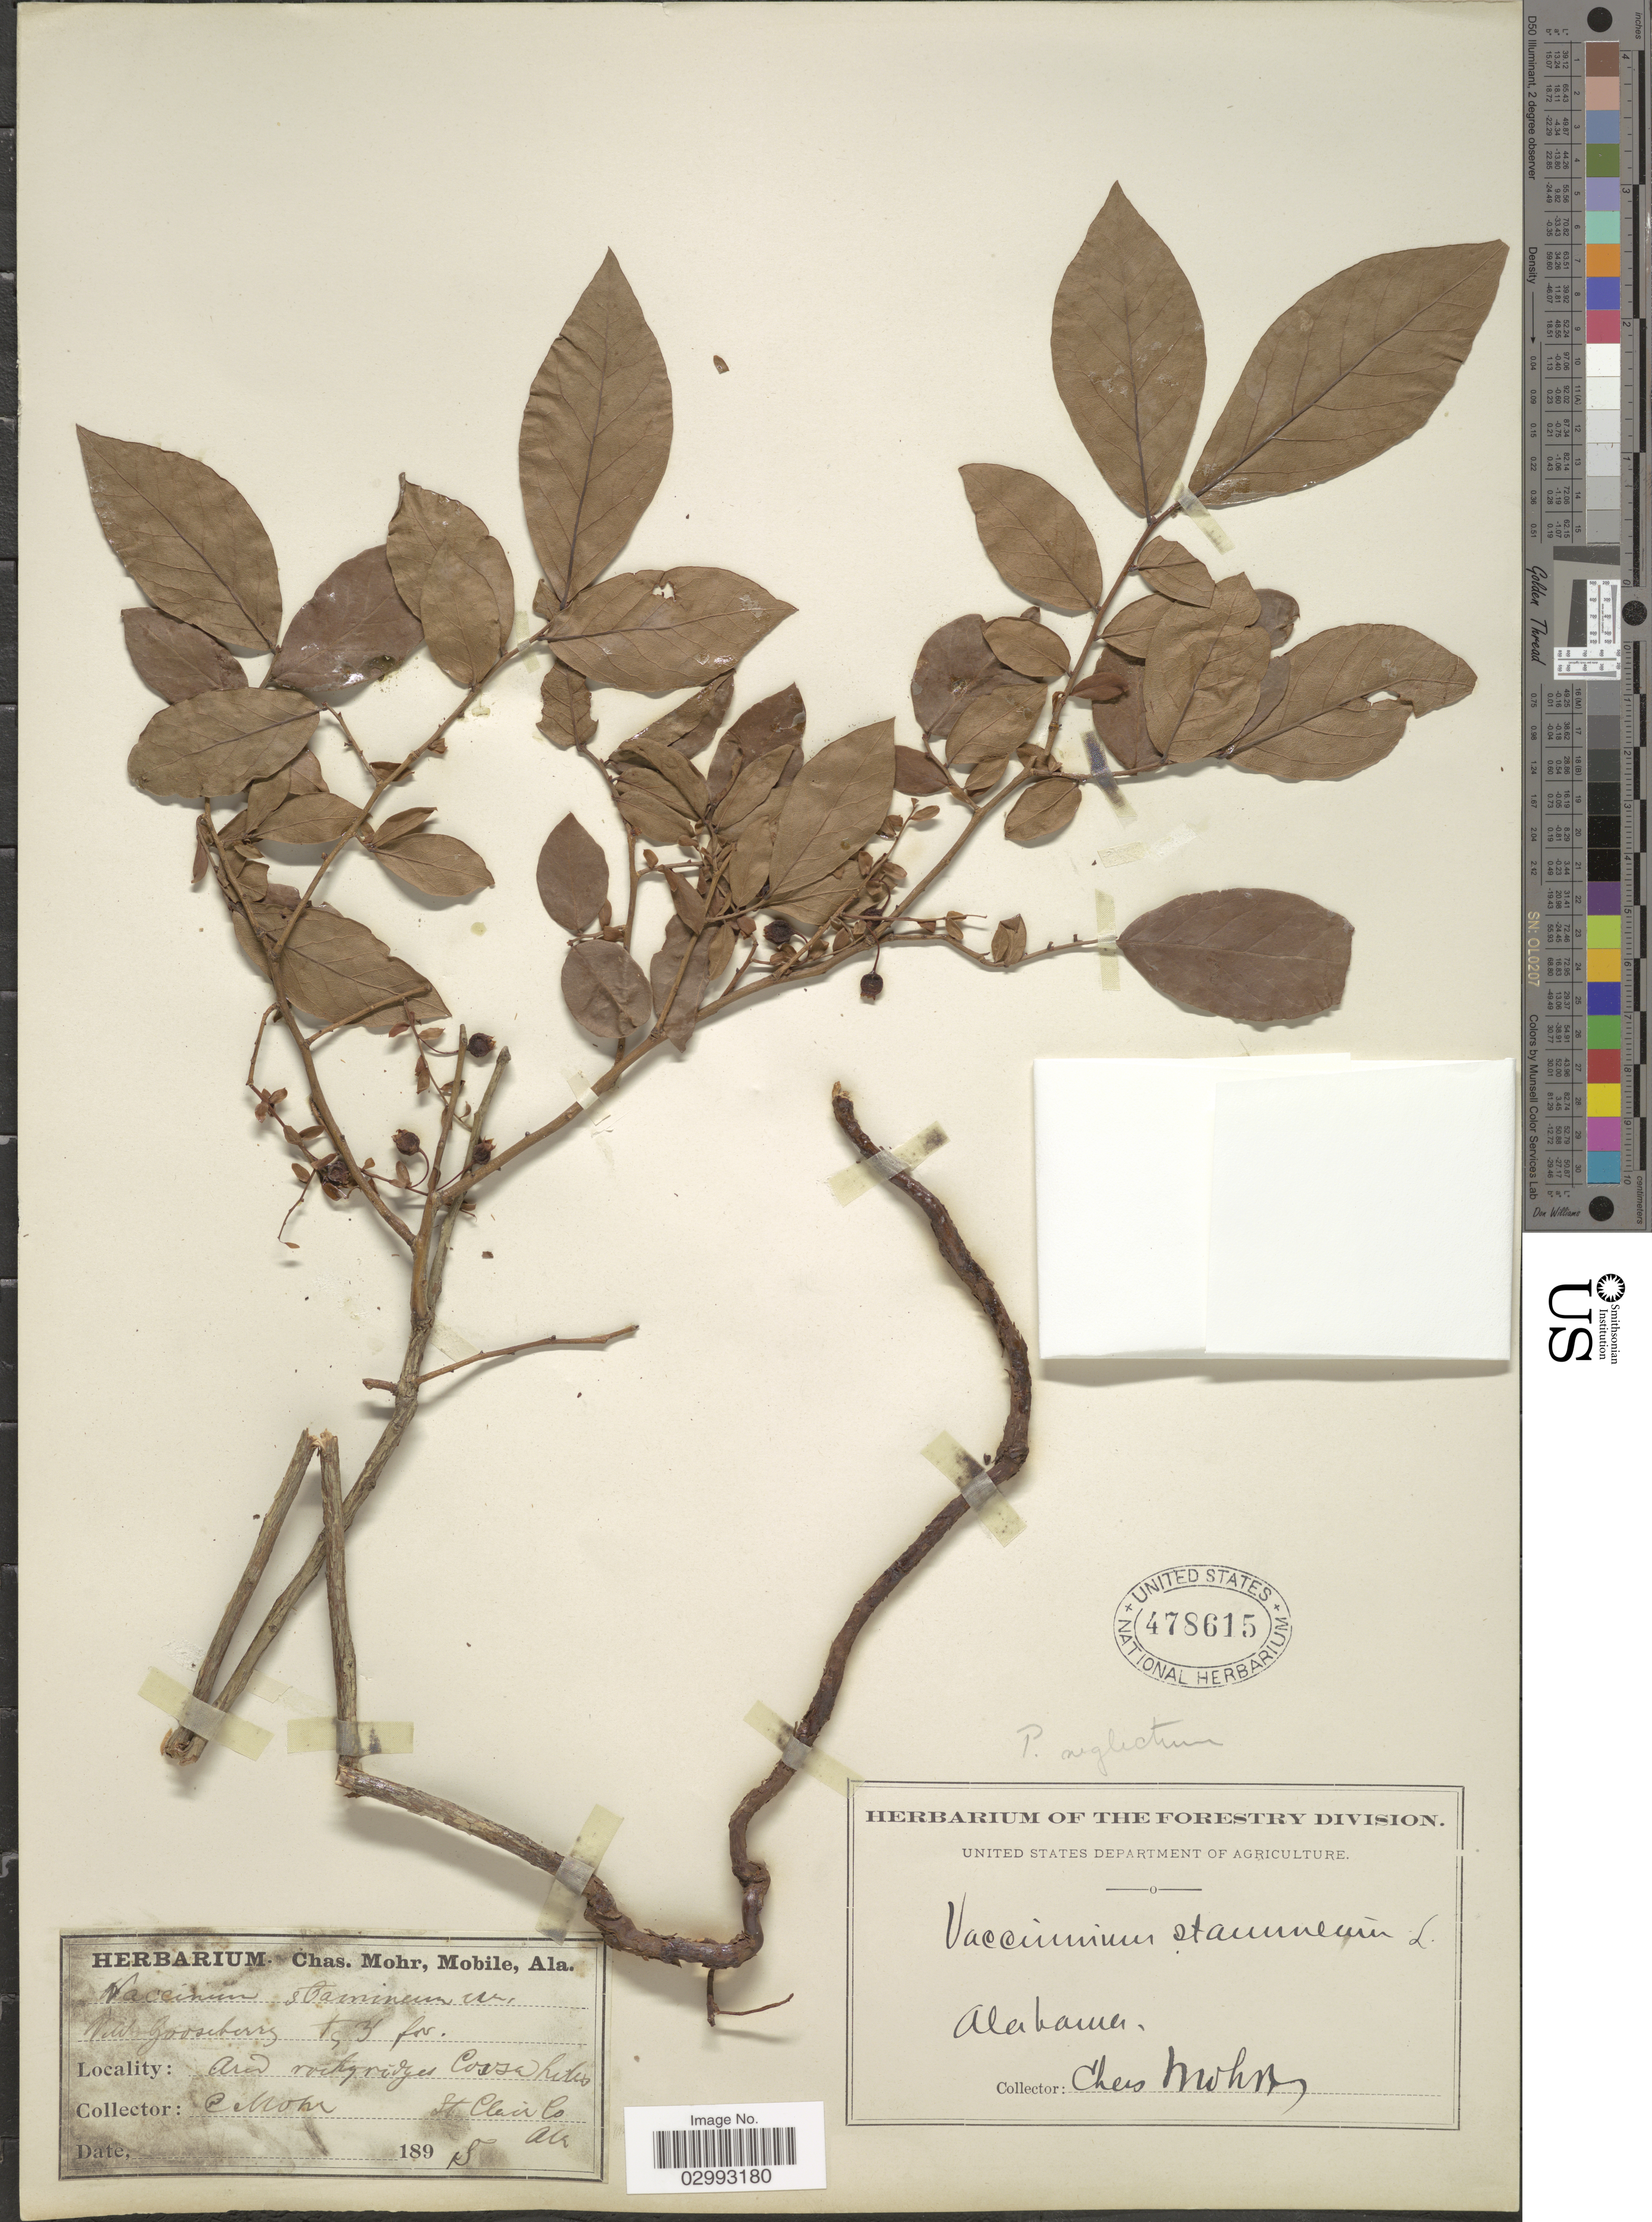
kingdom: Plantae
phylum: Tracheophyta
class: Magnoliopsida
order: Ericales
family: Ericaceae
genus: Polycodium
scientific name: Polycodium melanocarpum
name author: (C. Mohr) Small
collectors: Mohr, C. T. (herbarium)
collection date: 1895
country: United States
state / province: Alabama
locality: St. Clair Co.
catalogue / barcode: US 478615